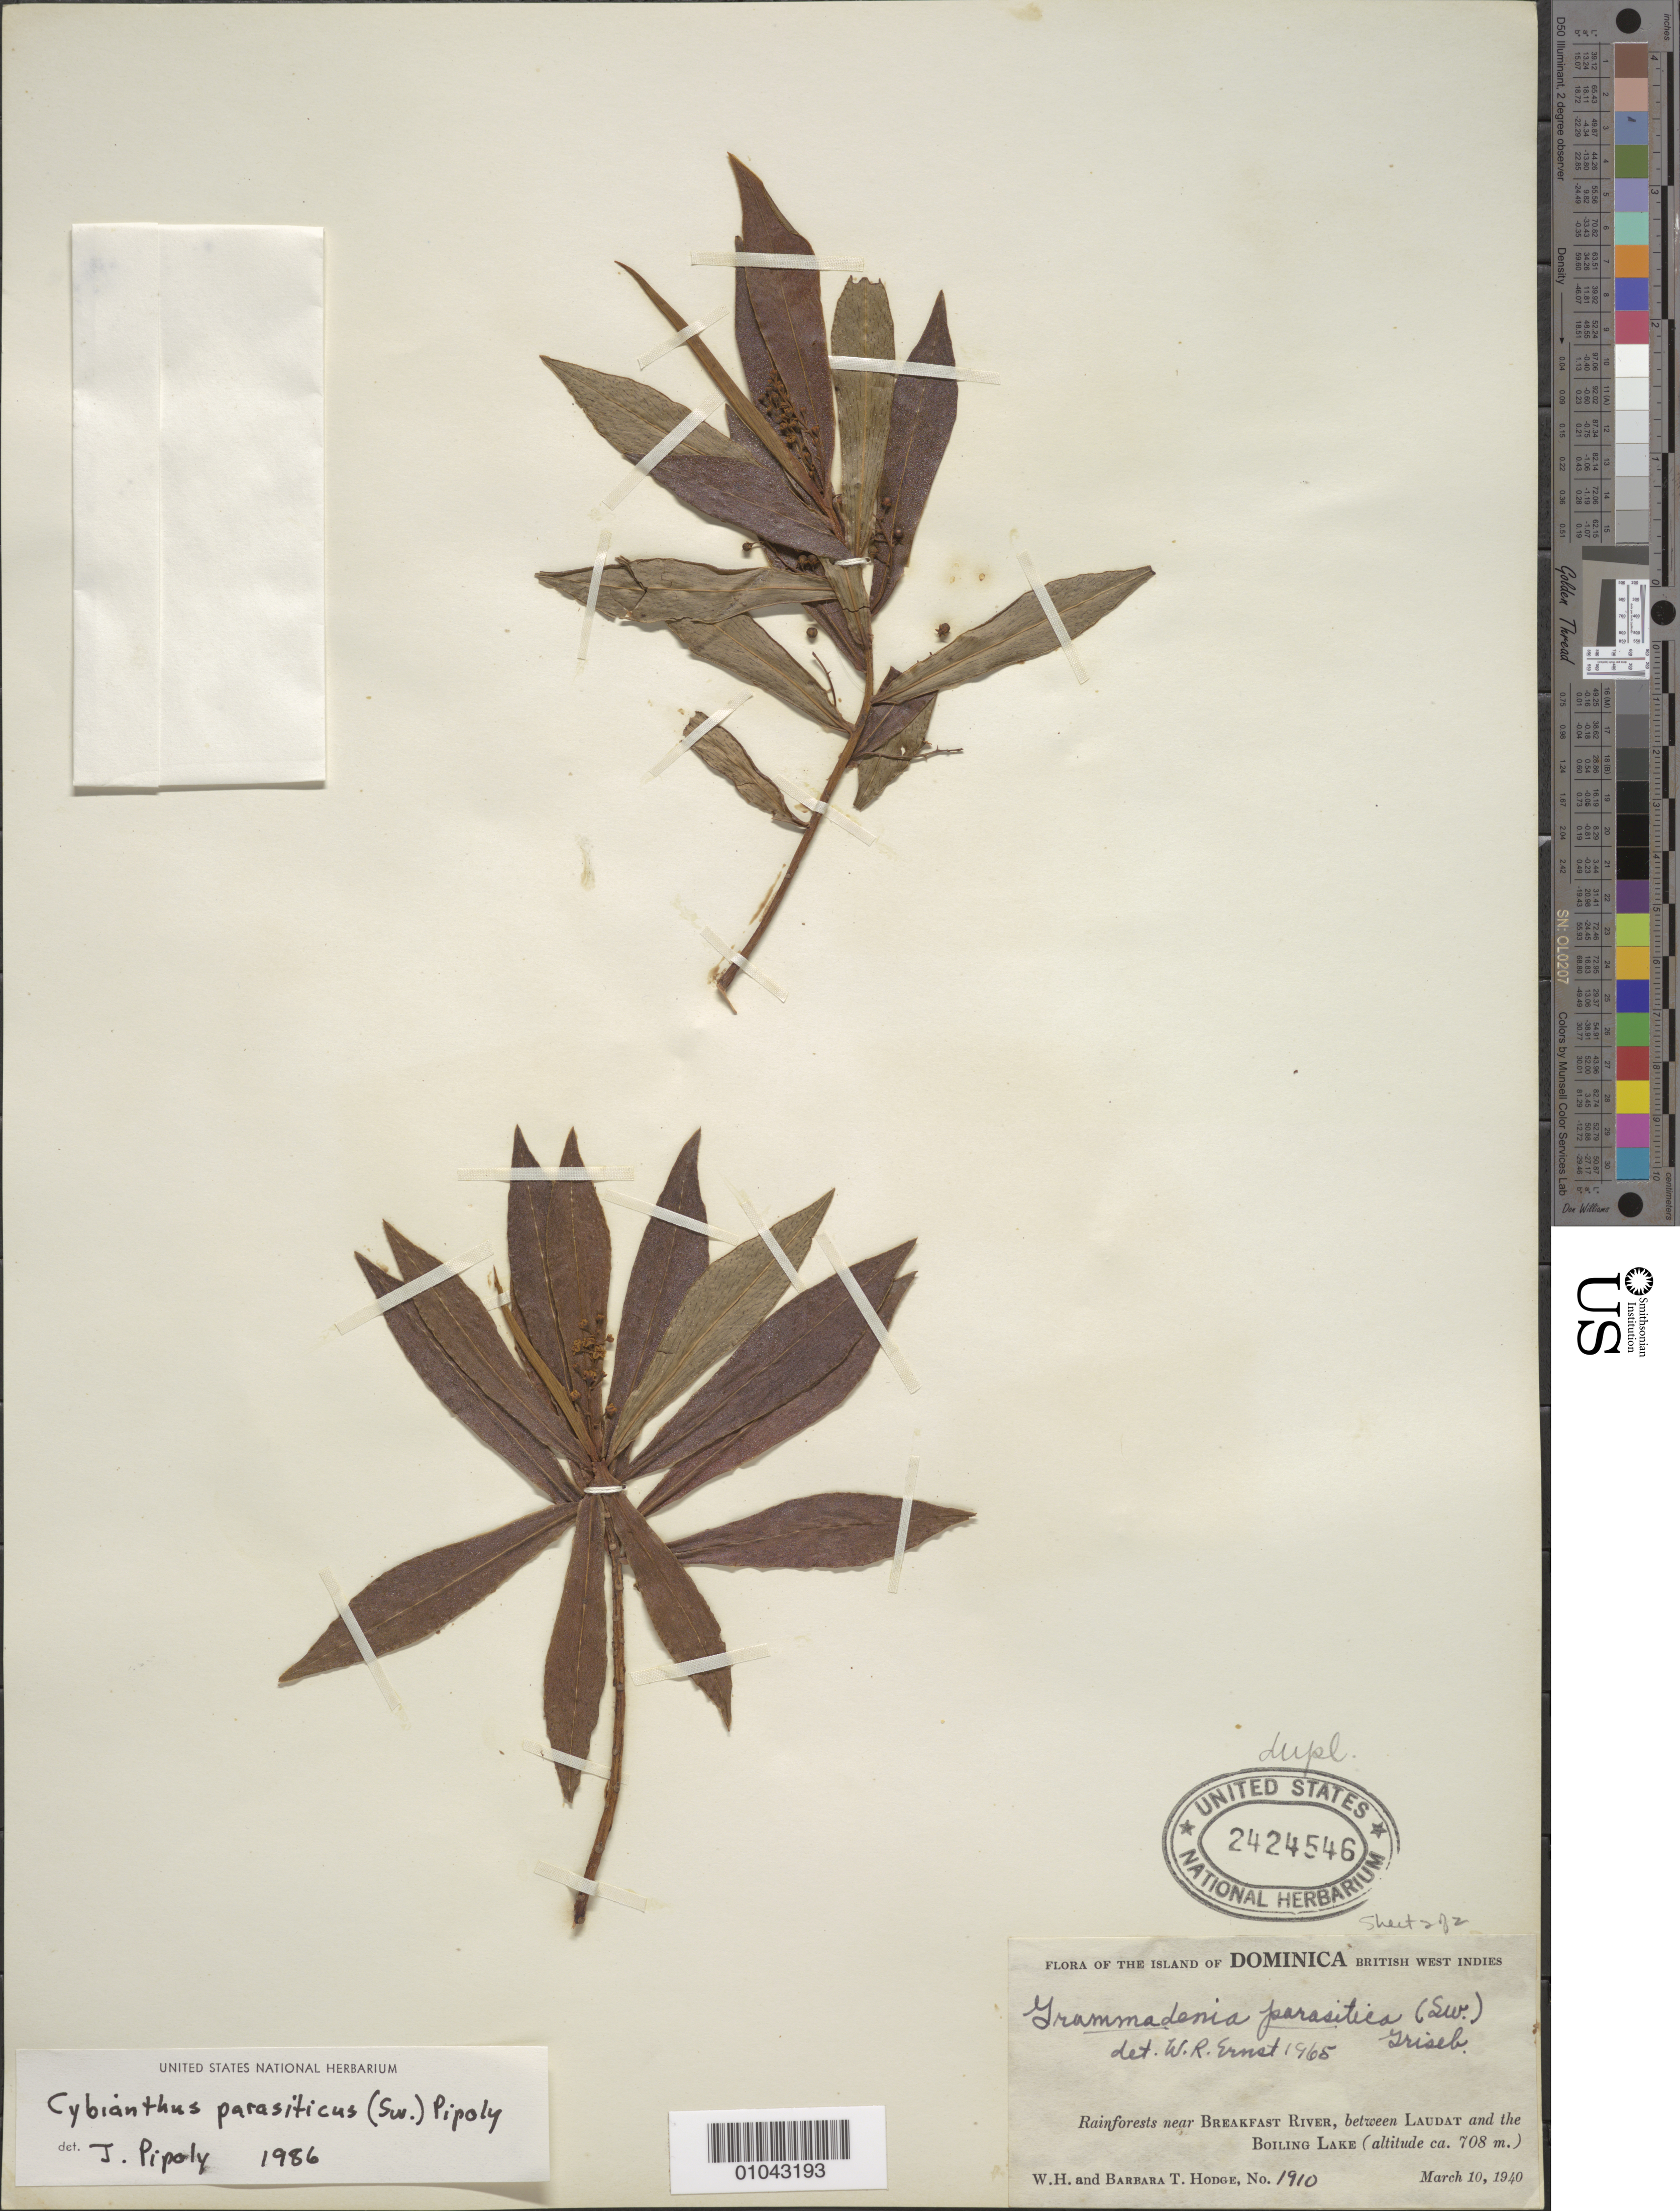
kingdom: Plantae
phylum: Tracheophyta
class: Magnoliopsida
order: Ericales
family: Primulaceae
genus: Cybianthus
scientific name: Cybianthus parasiticus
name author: (Sw.) Pipoly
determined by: Pipoly, J. J., III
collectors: W. Hodge & B. Hodge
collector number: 1910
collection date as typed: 10 Mar 1940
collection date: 1940-03-10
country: Dominica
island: Dominica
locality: Breakfast River, between Laudat and the Boiling lake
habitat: Rainforests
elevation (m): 708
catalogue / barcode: US 2424546